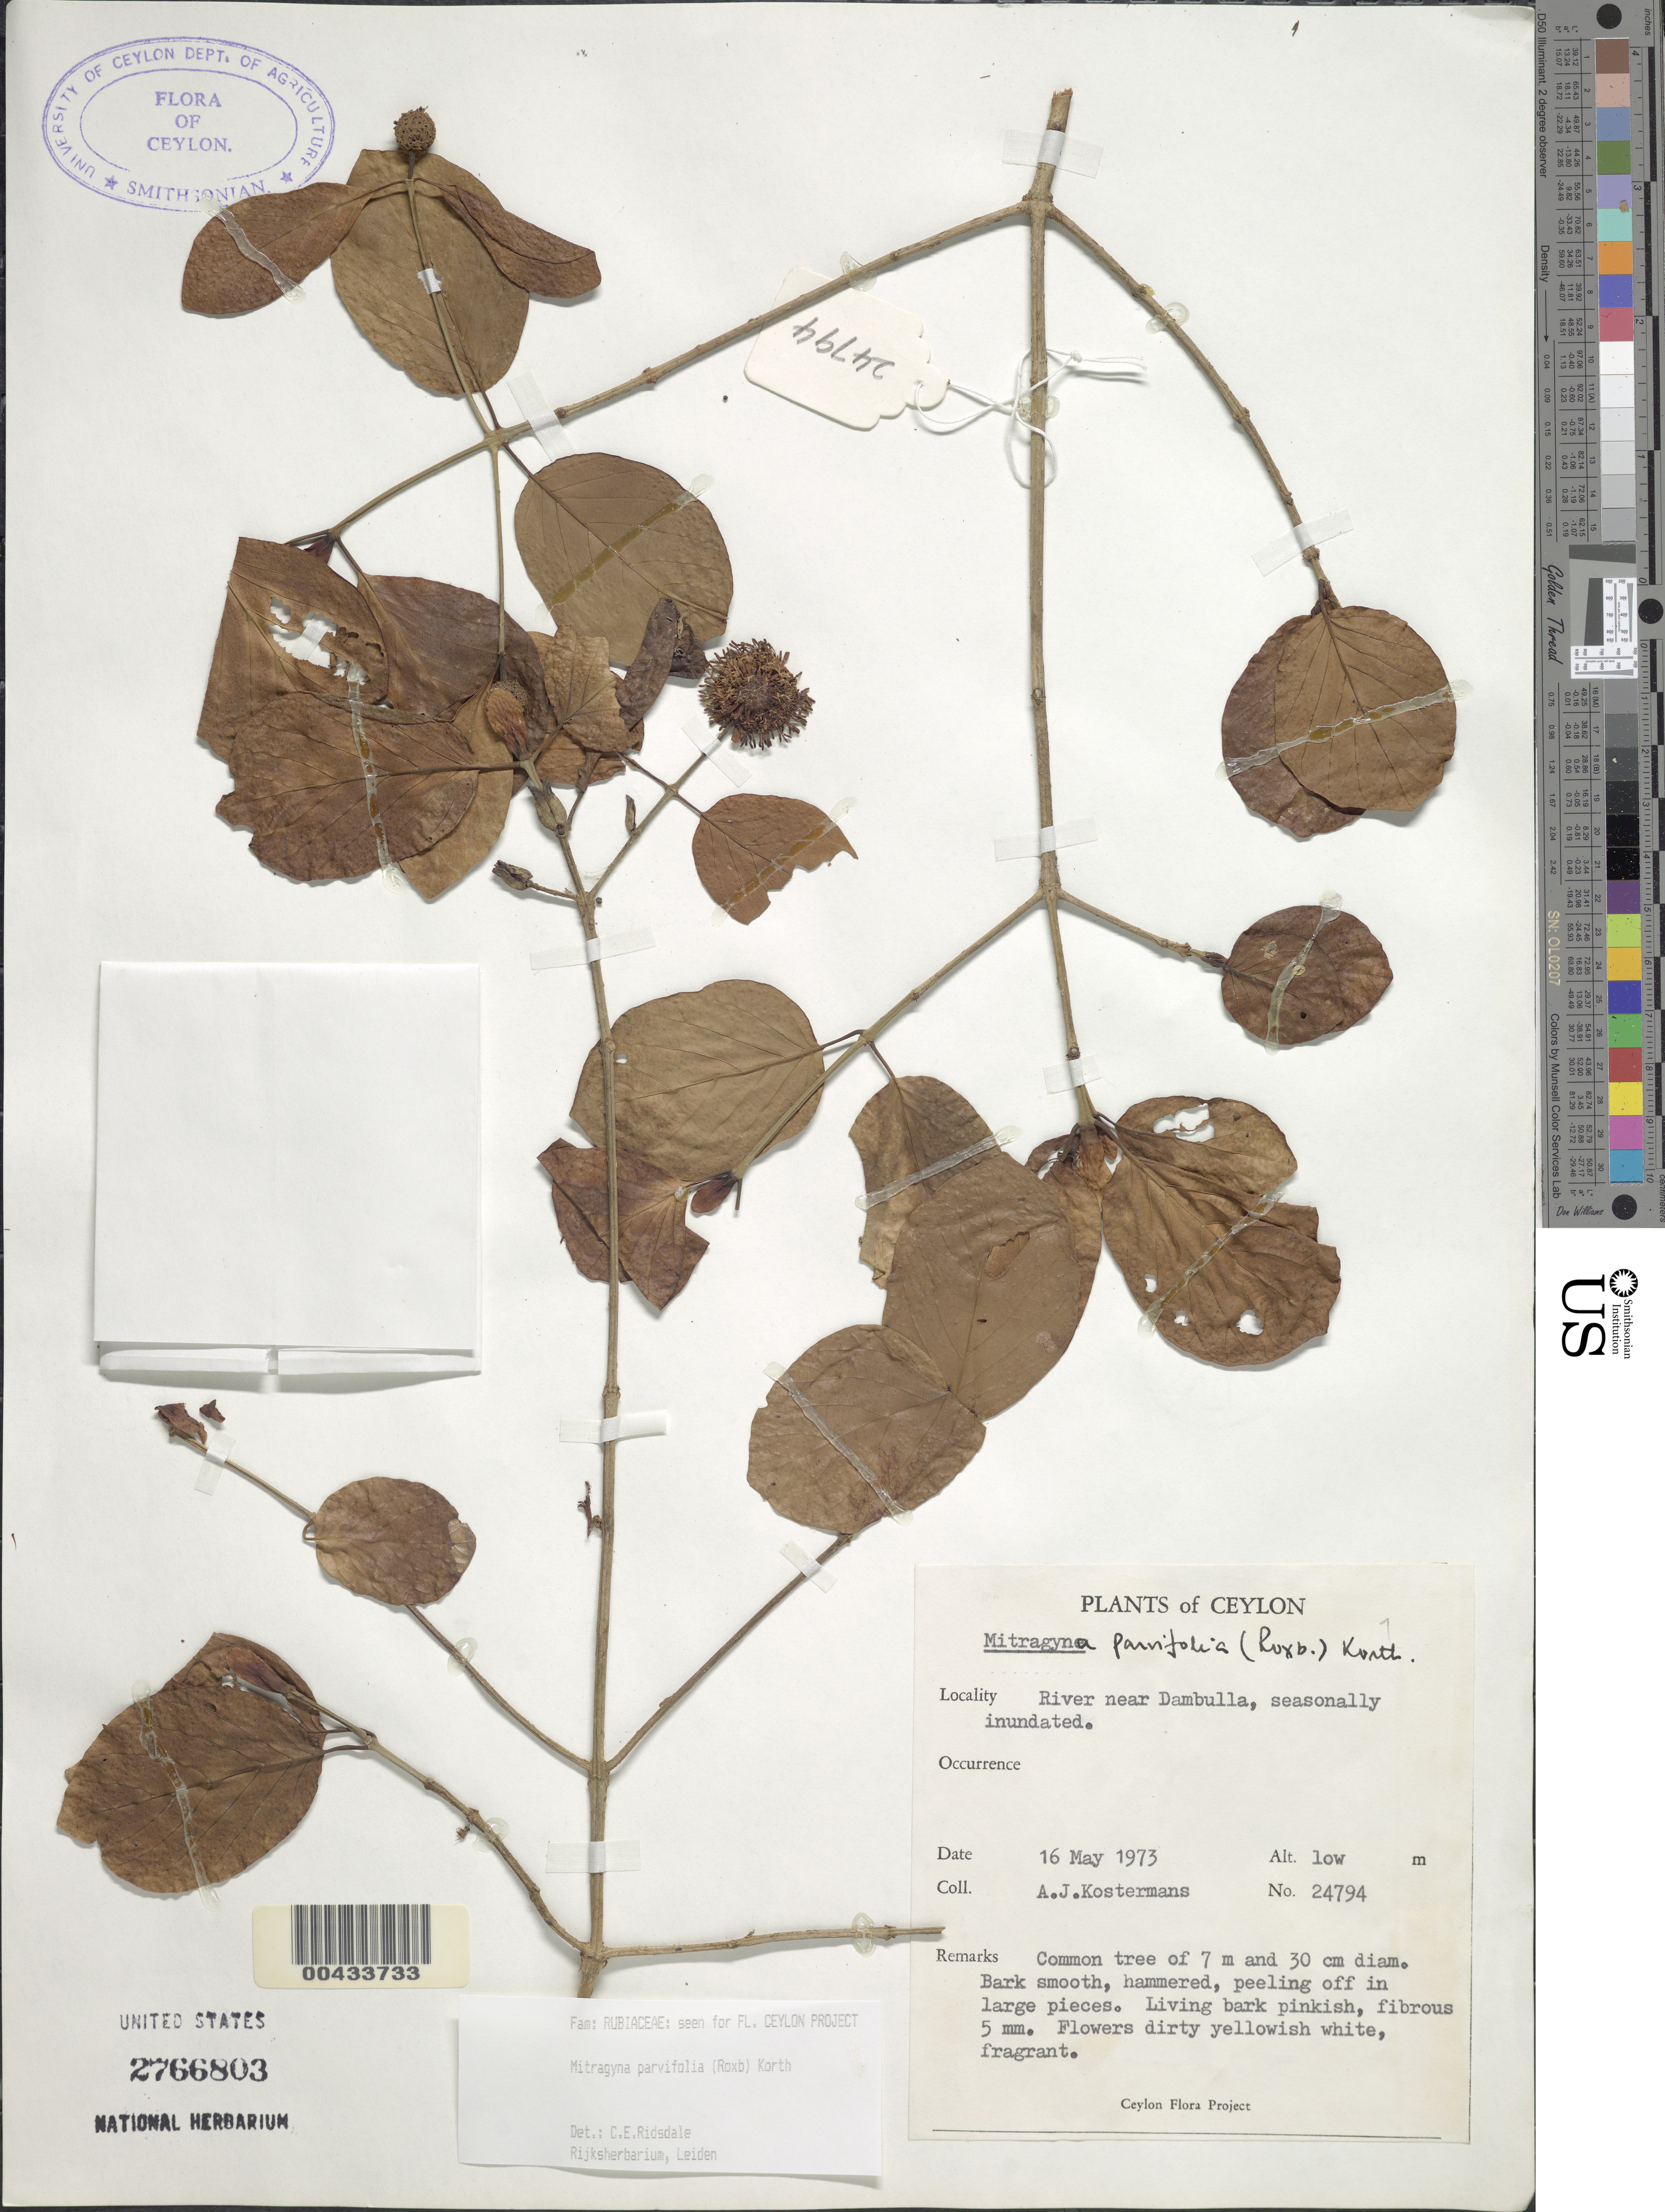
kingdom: Plantae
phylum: Tracheophyta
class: Magnoliopsida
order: Gentianales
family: Rubiaceae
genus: Mitragyna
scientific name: Mitragyna parvifolia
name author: (Roxb.) Korth.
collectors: A. J. G. Kostermans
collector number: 24794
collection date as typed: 16 May 1973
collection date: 1973-05-16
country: Sri Lanka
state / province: Central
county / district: Matale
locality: Dambulla near river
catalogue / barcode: US 2766803